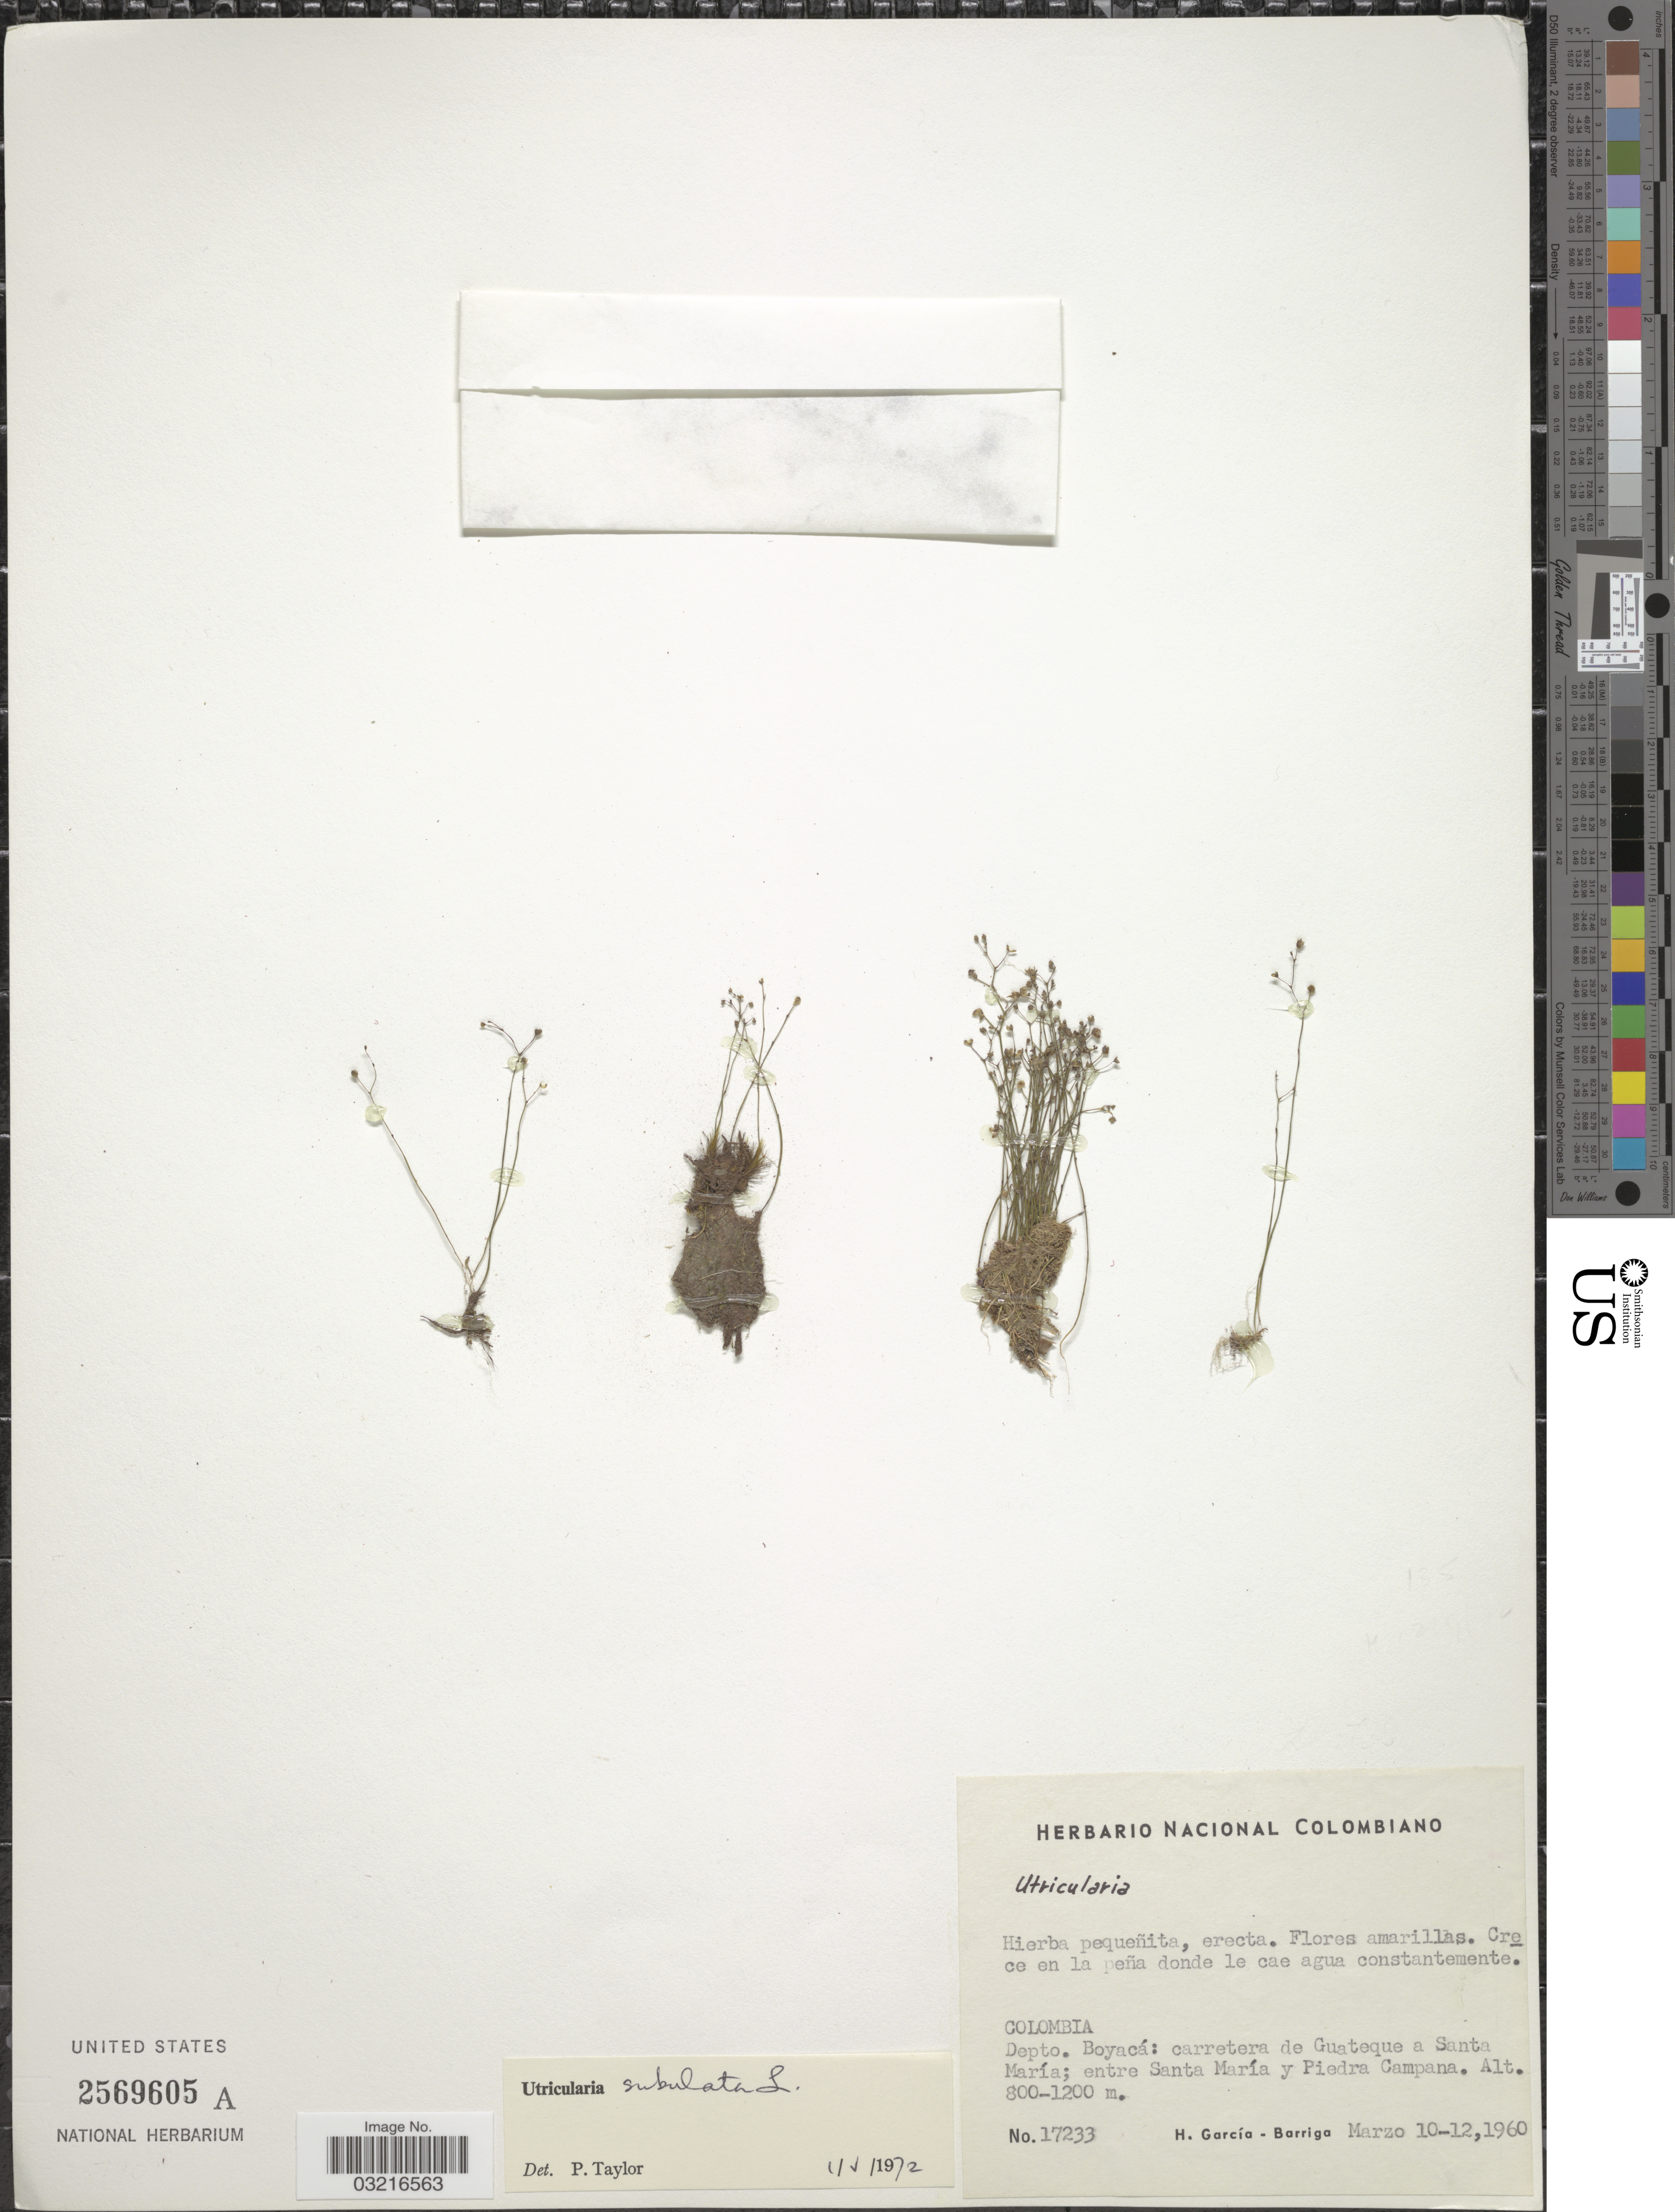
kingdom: Plantae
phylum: Tracheophyta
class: Magnoliopsida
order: Lamiales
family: Lentibulariaceae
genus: Utricularia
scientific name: Utricularia subulata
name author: L.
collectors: H. García Barriga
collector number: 17233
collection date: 1960-03-10/1960-03-12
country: Colombia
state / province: Boyacá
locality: Depto. Boyacá: carretera de Guateque a Santa María; entre Santa María y Piedra Campana.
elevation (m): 800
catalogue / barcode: US 2569605A